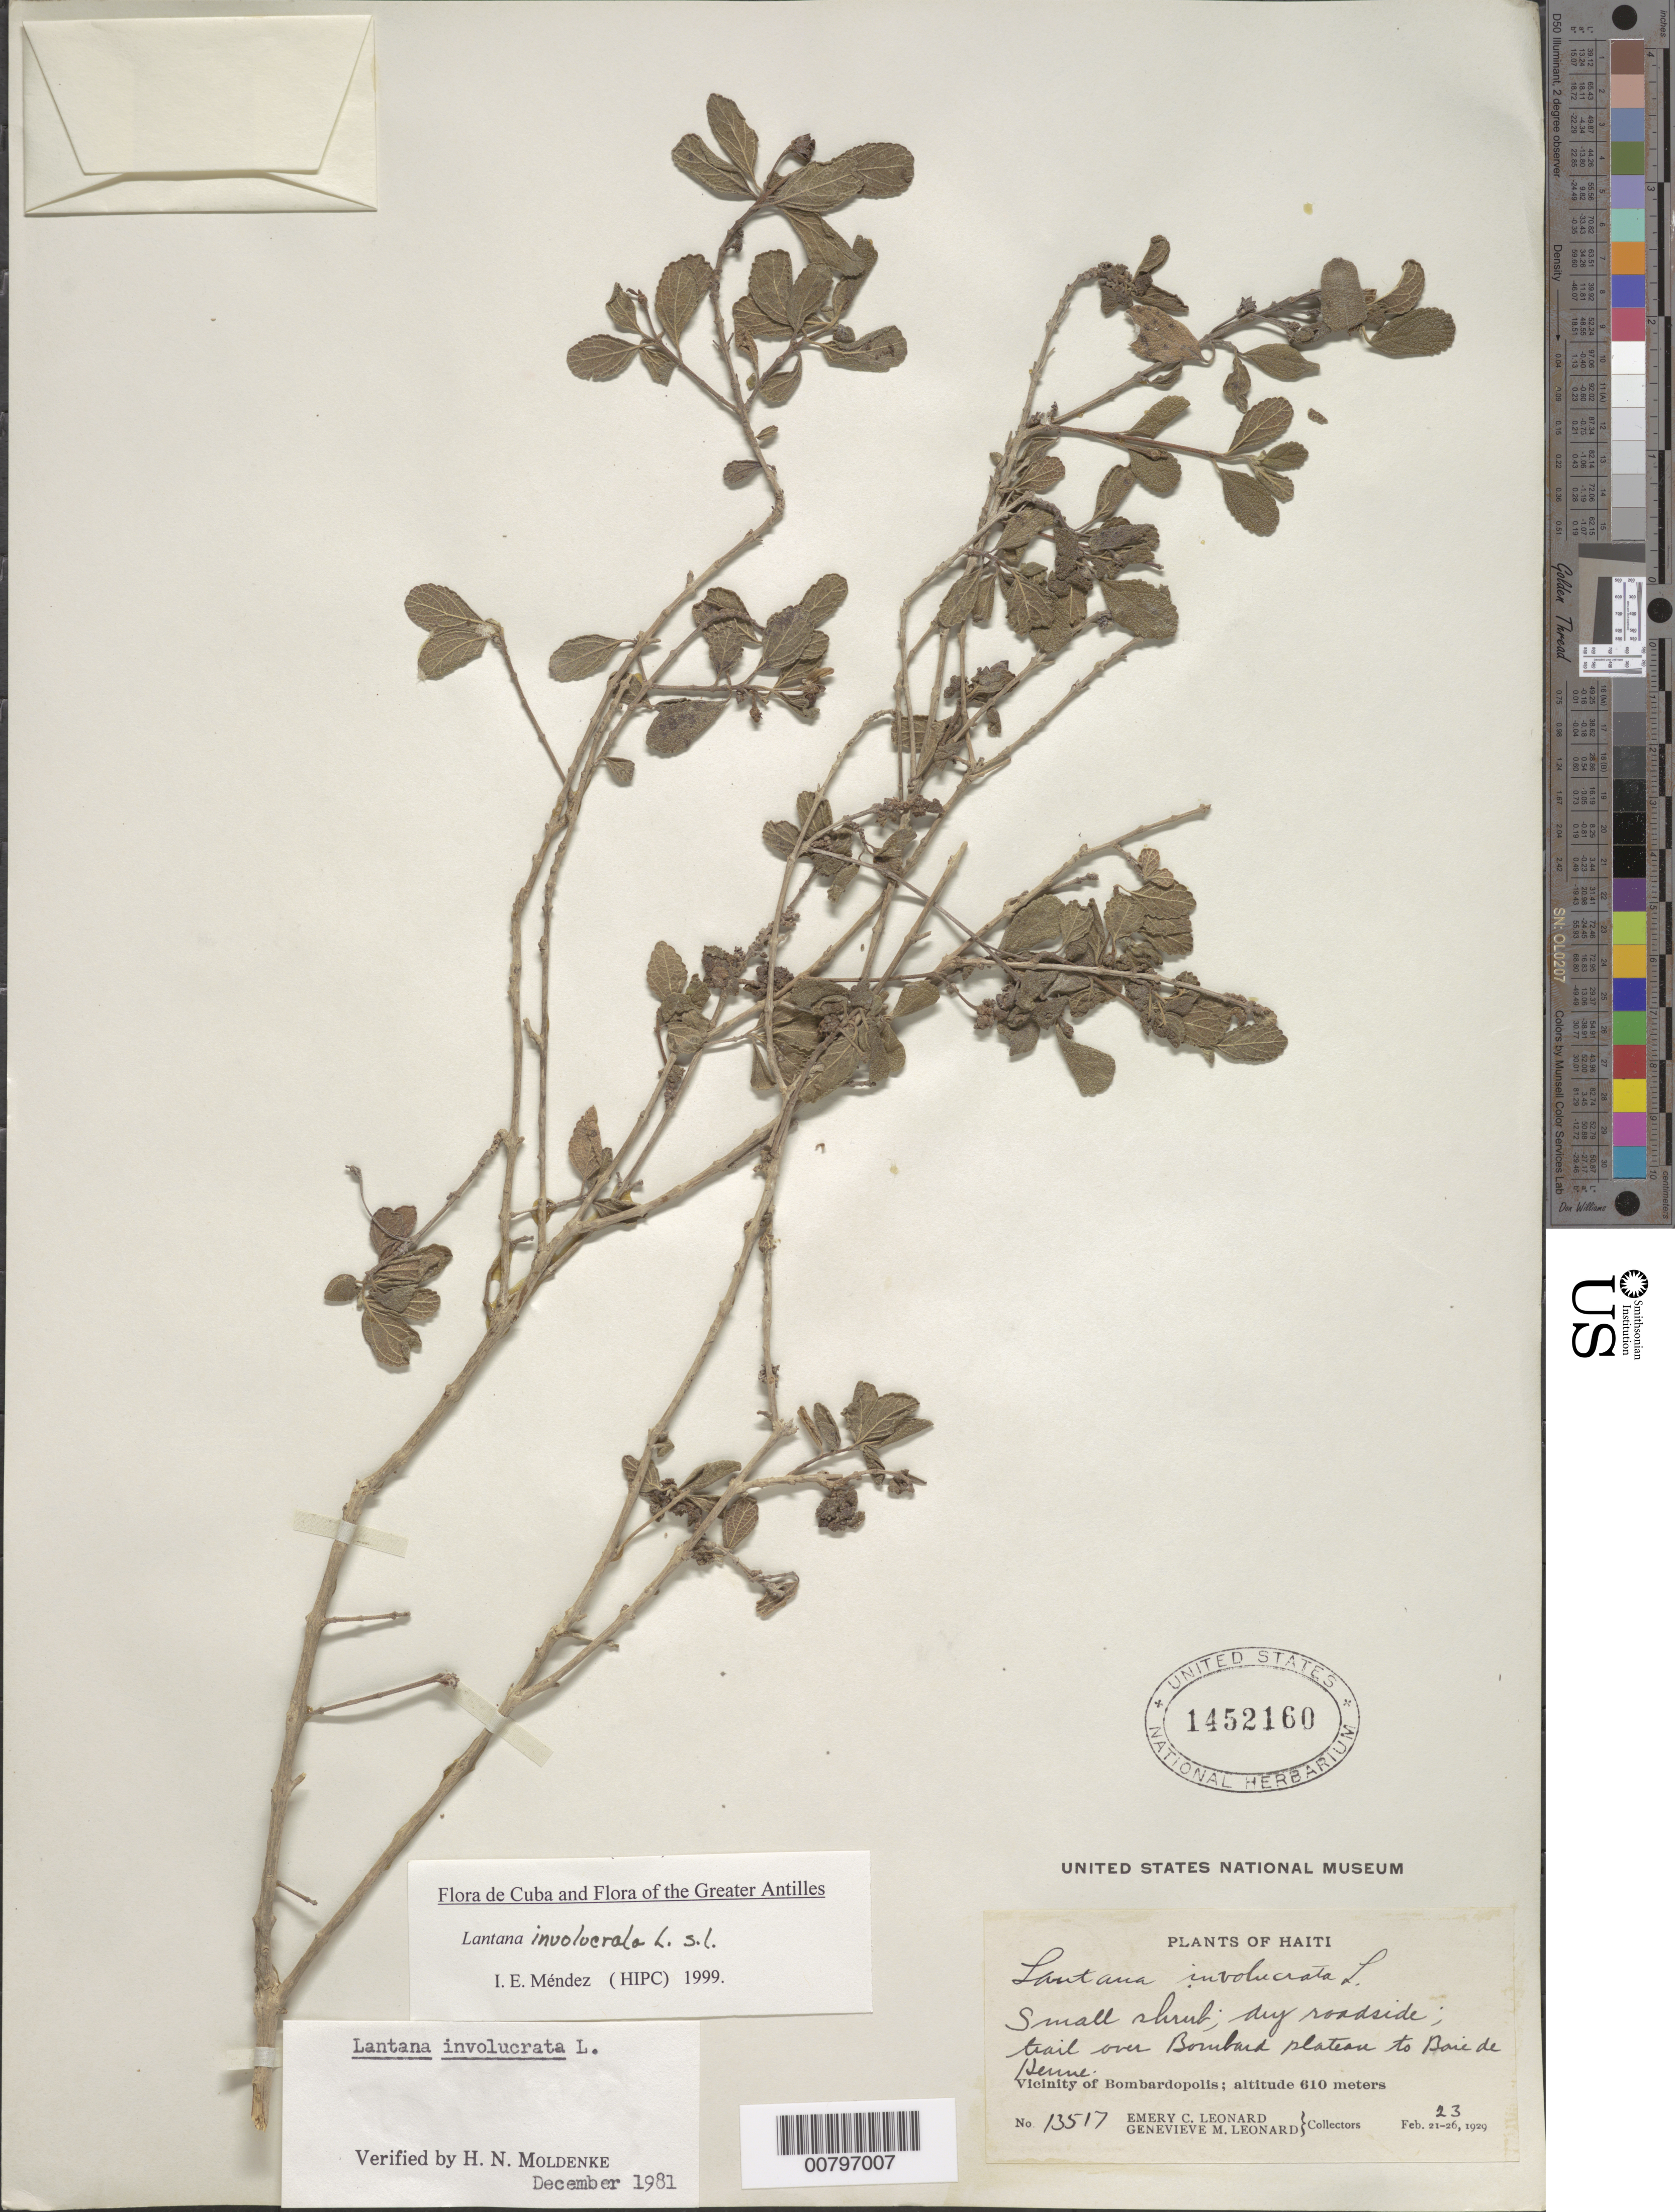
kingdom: Plantae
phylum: Tracheophyta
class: Magnoliopsida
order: Lamiales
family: Verbenaceae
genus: Lantana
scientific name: Lantana involucrata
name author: L.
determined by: Méndez, Isidro E., (HIPC)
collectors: E. C. Leonard & G. M. Leonard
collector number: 13517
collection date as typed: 23 Feb 1929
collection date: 1929-02-23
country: Haiti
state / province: Nord-Ouest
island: Hispaniola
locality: Vicinity of Bombardopolis, trail over Bombard Plateau to Baie de Perne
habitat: Dry roadside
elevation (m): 610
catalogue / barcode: US 1452160